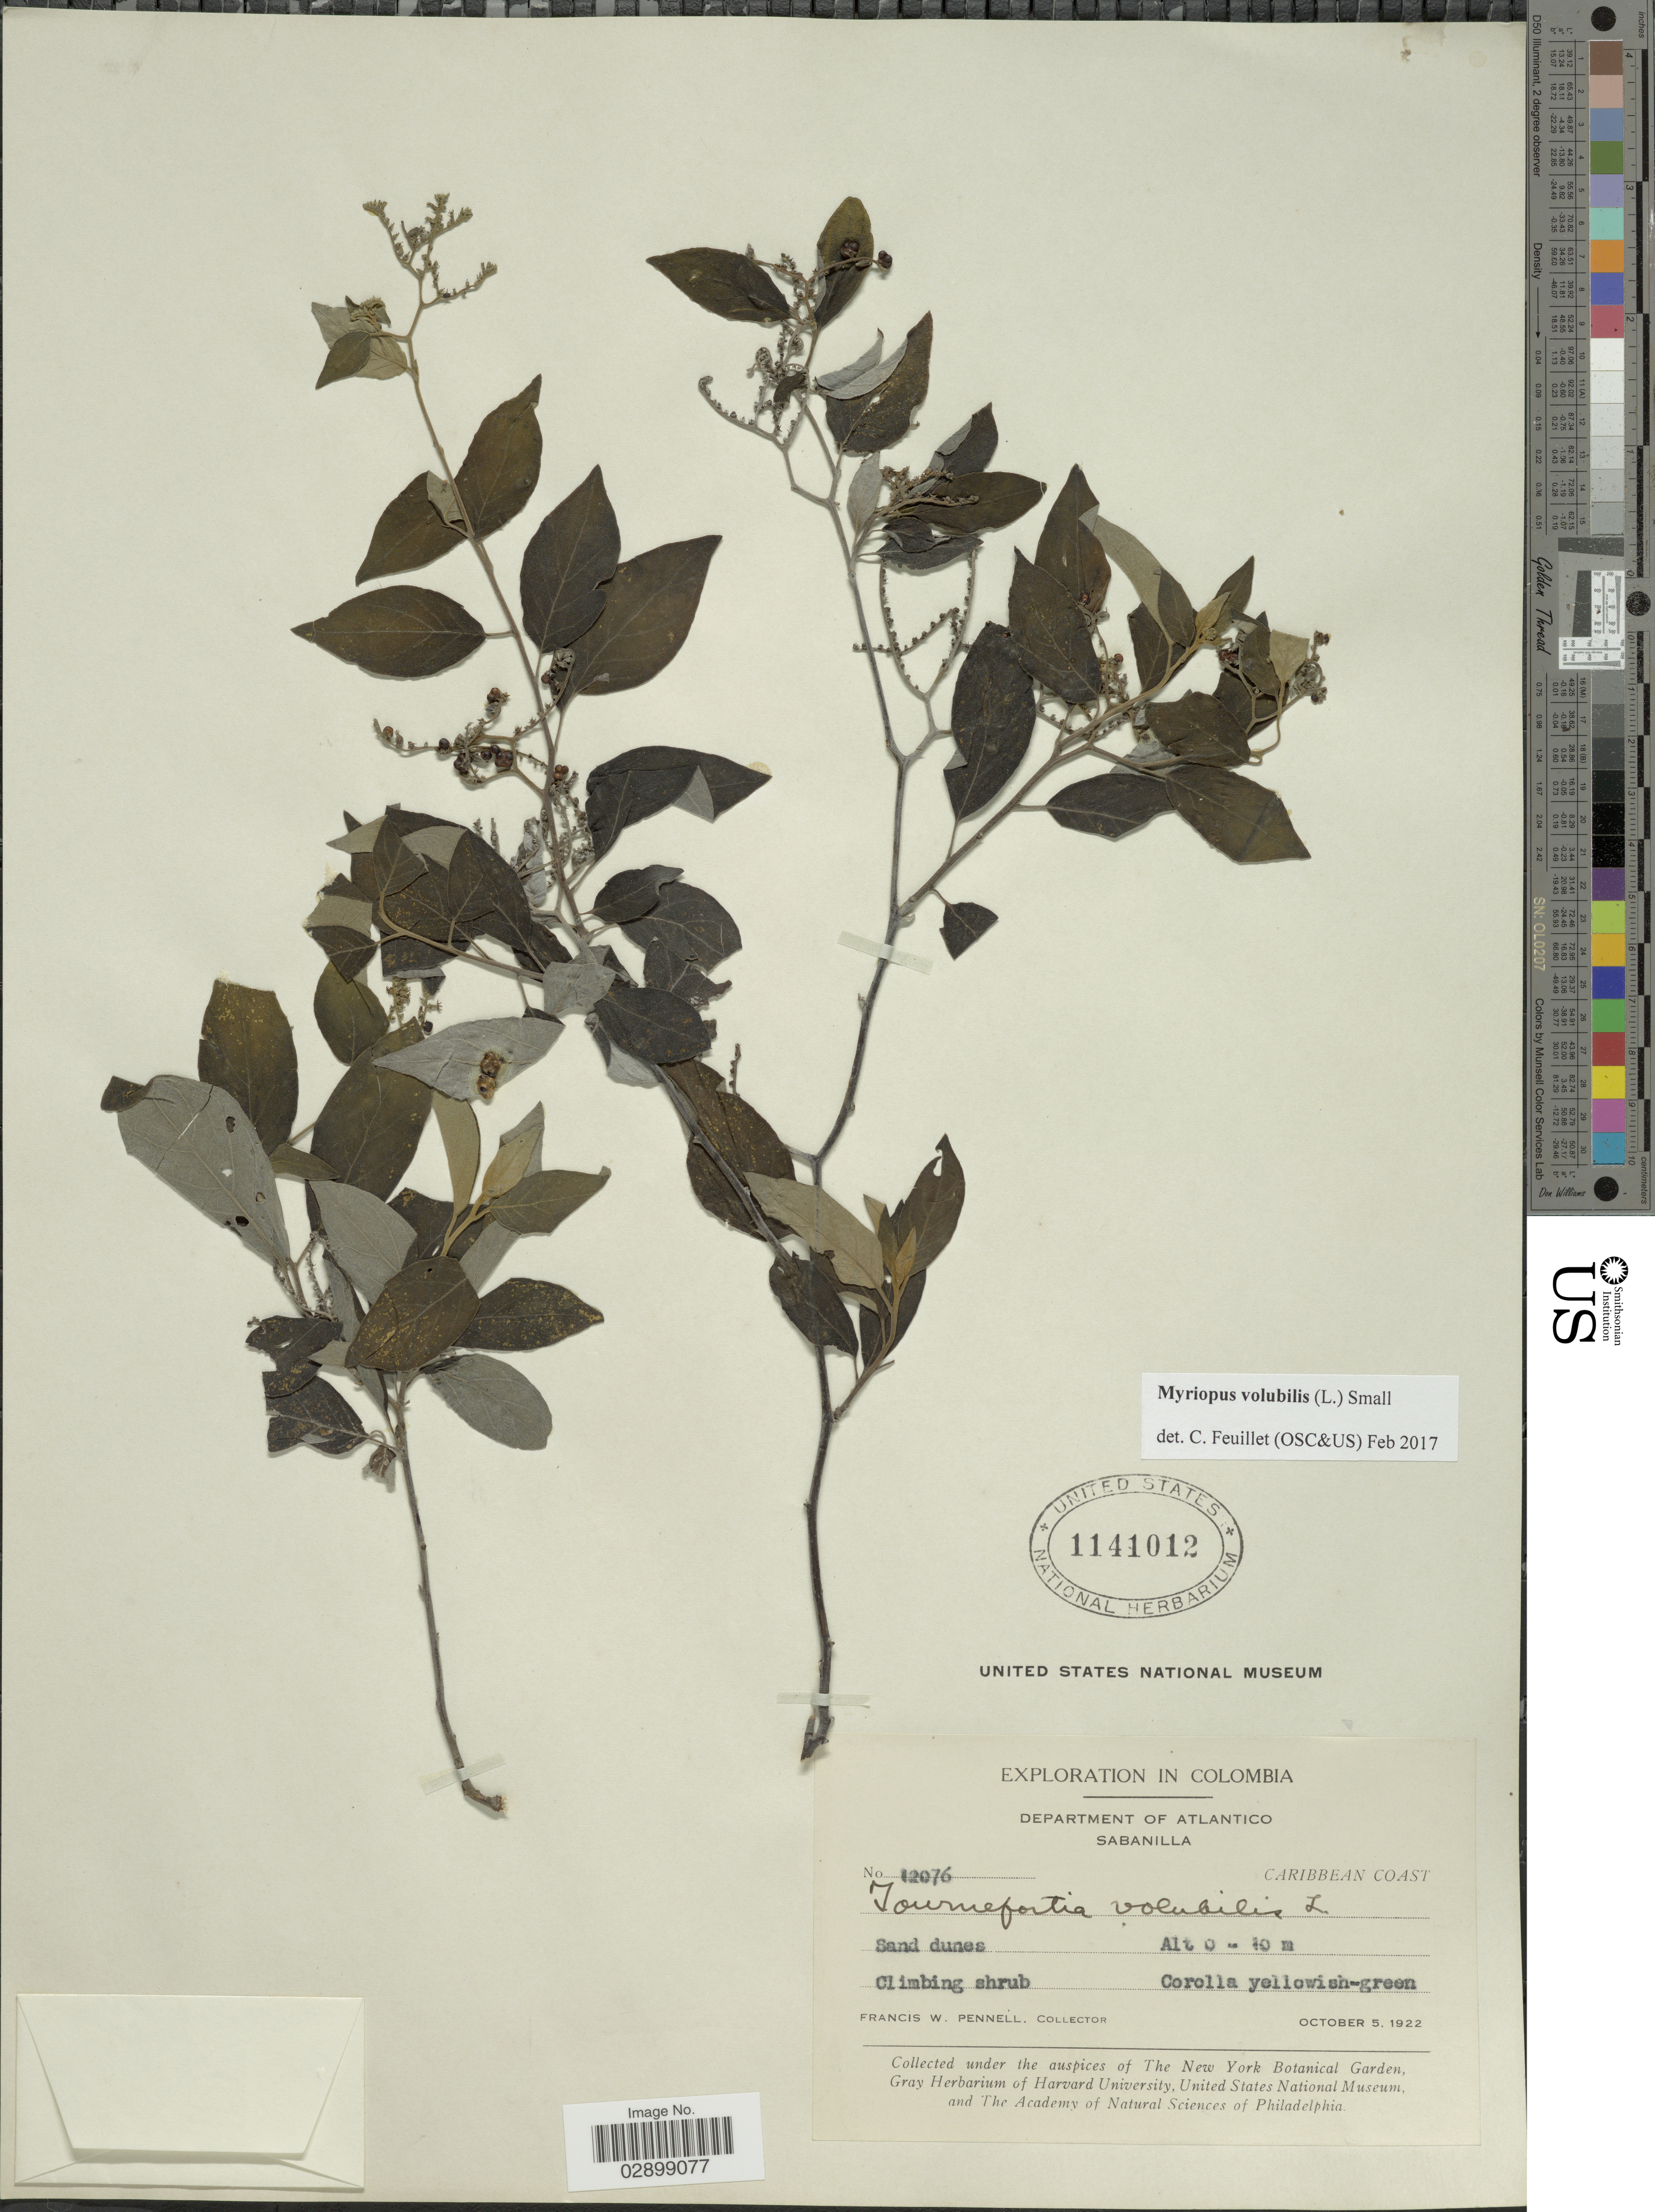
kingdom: Plantae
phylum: Tracheophyta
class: Magnoliopsida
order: Boraginales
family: Heliotropiaceae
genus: Myriopus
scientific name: Myriopus volubilis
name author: (L.) Small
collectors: F. W. Pennell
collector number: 12076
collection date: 1922-10-05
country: Colombia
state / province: Atlántico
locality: Department of Atlantico. Sabanilla. Caribbean Coast.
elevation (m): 0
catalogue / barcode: US 1141012